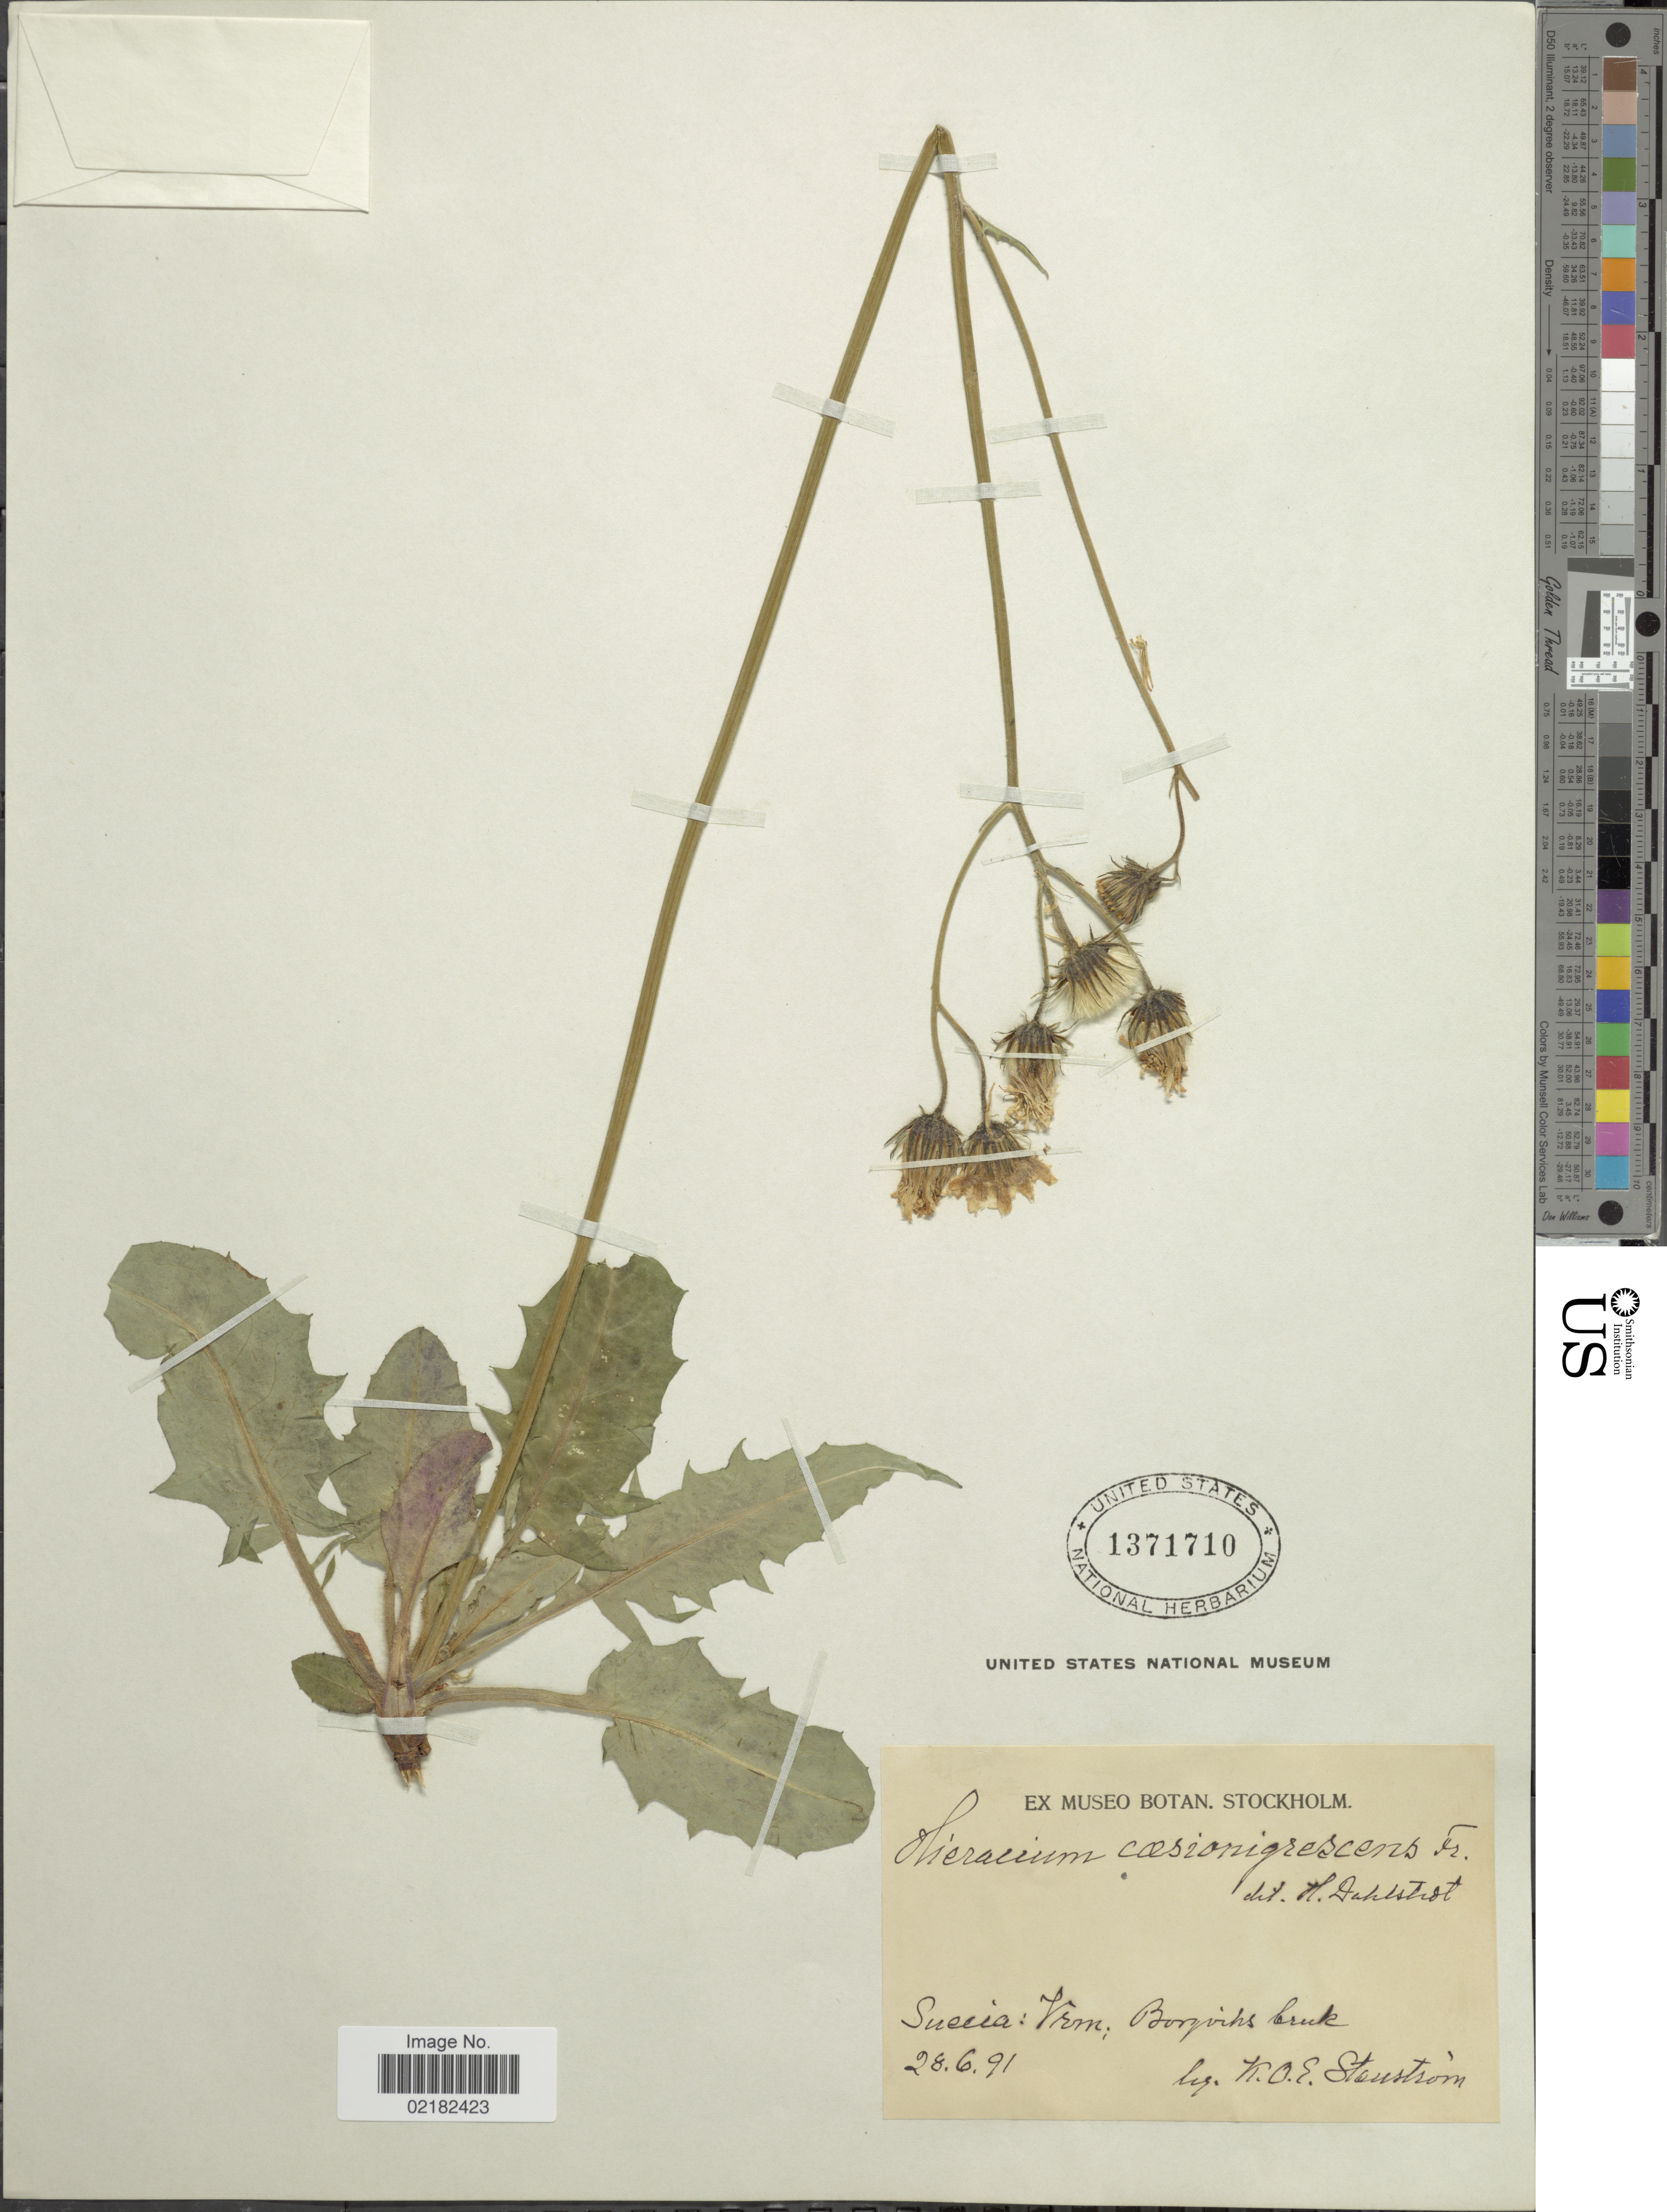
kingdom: Plantae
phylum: Tracheophyta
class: Magnoliopsida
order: Asterales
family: Asteraceae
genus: Hieracium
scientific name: Hieracium caesionigrescens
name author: Fr. ex Dahlst.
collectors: K. O. E. Stenström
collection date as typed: Transcribed d/m/y: 28/6/91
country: Sweden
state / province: Varmland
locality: Suecia: Vrm; Borgviks bruk.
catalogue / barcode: US 1371710